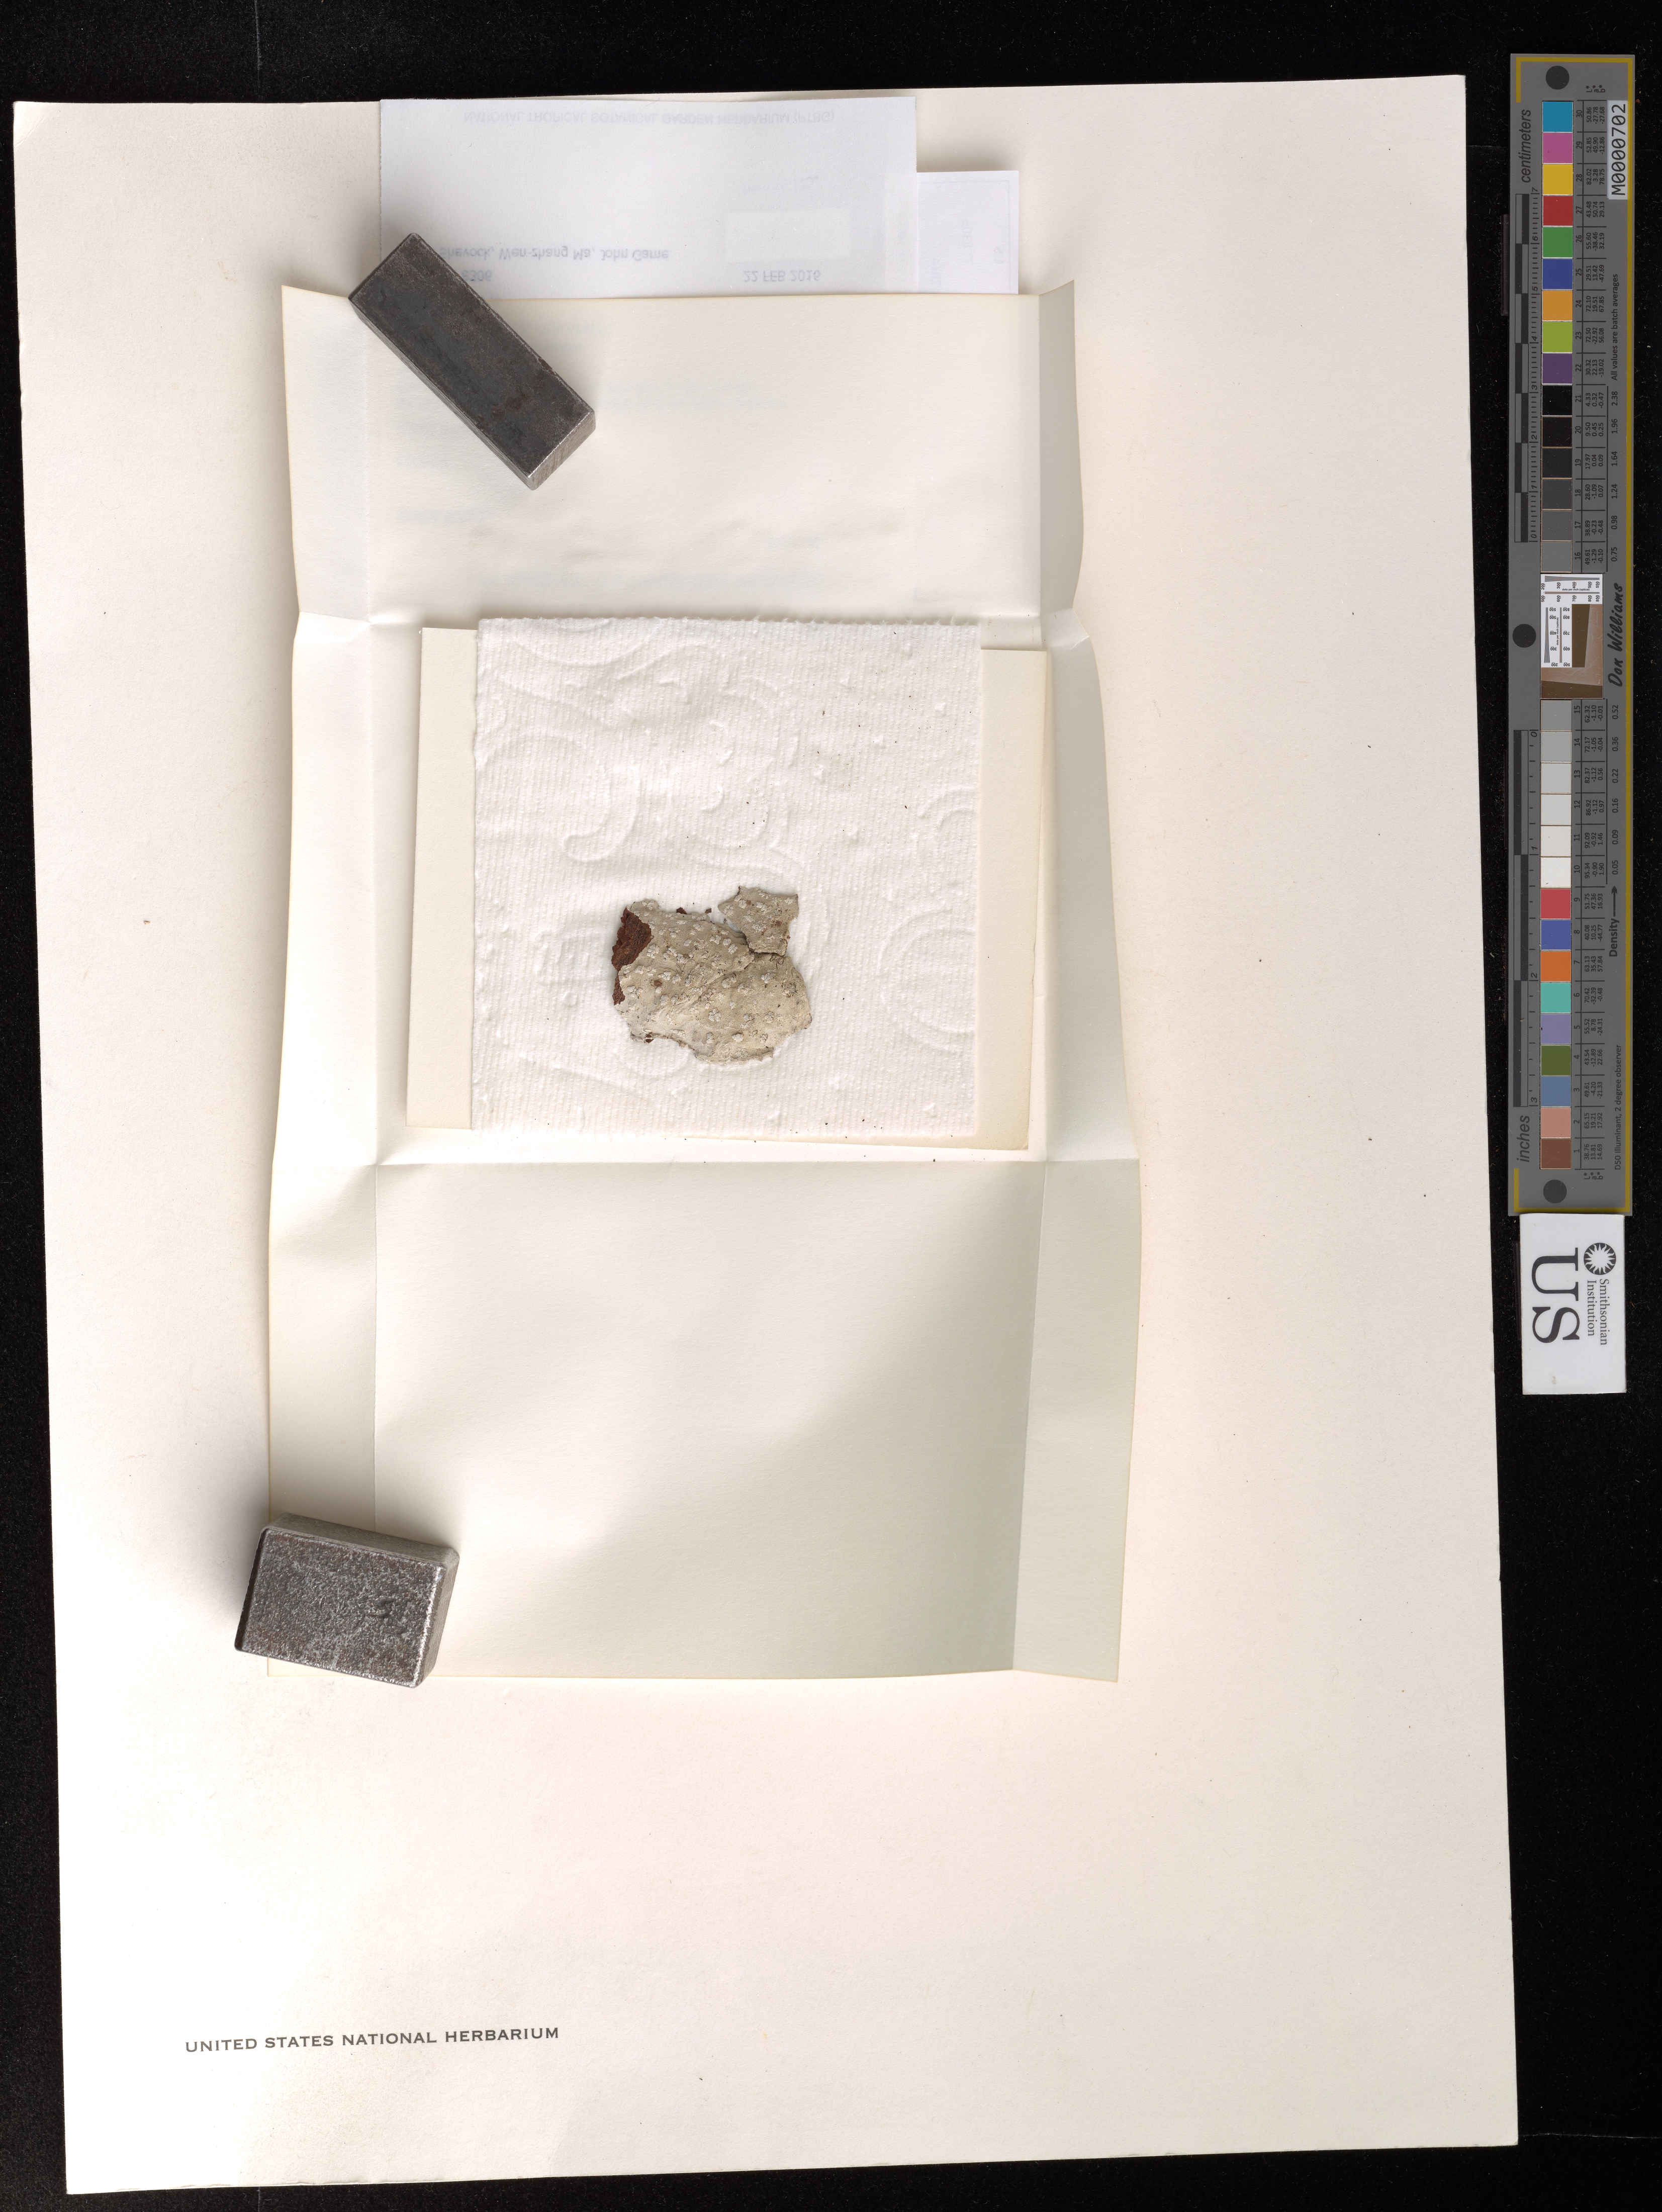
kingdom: Fungi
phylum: Ascomycota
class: Arthoniomycetes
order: Arthoniales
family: Roccellaceae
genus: Syncesia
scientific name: Syncesia hawaiiensis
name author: (Zahlbr.) Tehler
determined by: Smith, C. W.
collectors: T. W. Flynn, J. R. Shevock, W. Ma & J. Game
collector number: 8306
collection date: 2016-02-22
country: United States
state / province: Hawaii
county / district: Kauai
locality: Kauai Waimea District. Na Pali-Kona Forest Reserve. Kawaiiki Canyon, below Lonomea Camp.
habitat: Secondary vegetation. w/ Aleurites, Coffea, Hyptis, Triumfetta and Syzgium.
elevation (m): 446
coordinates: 22.088933, -159.624083